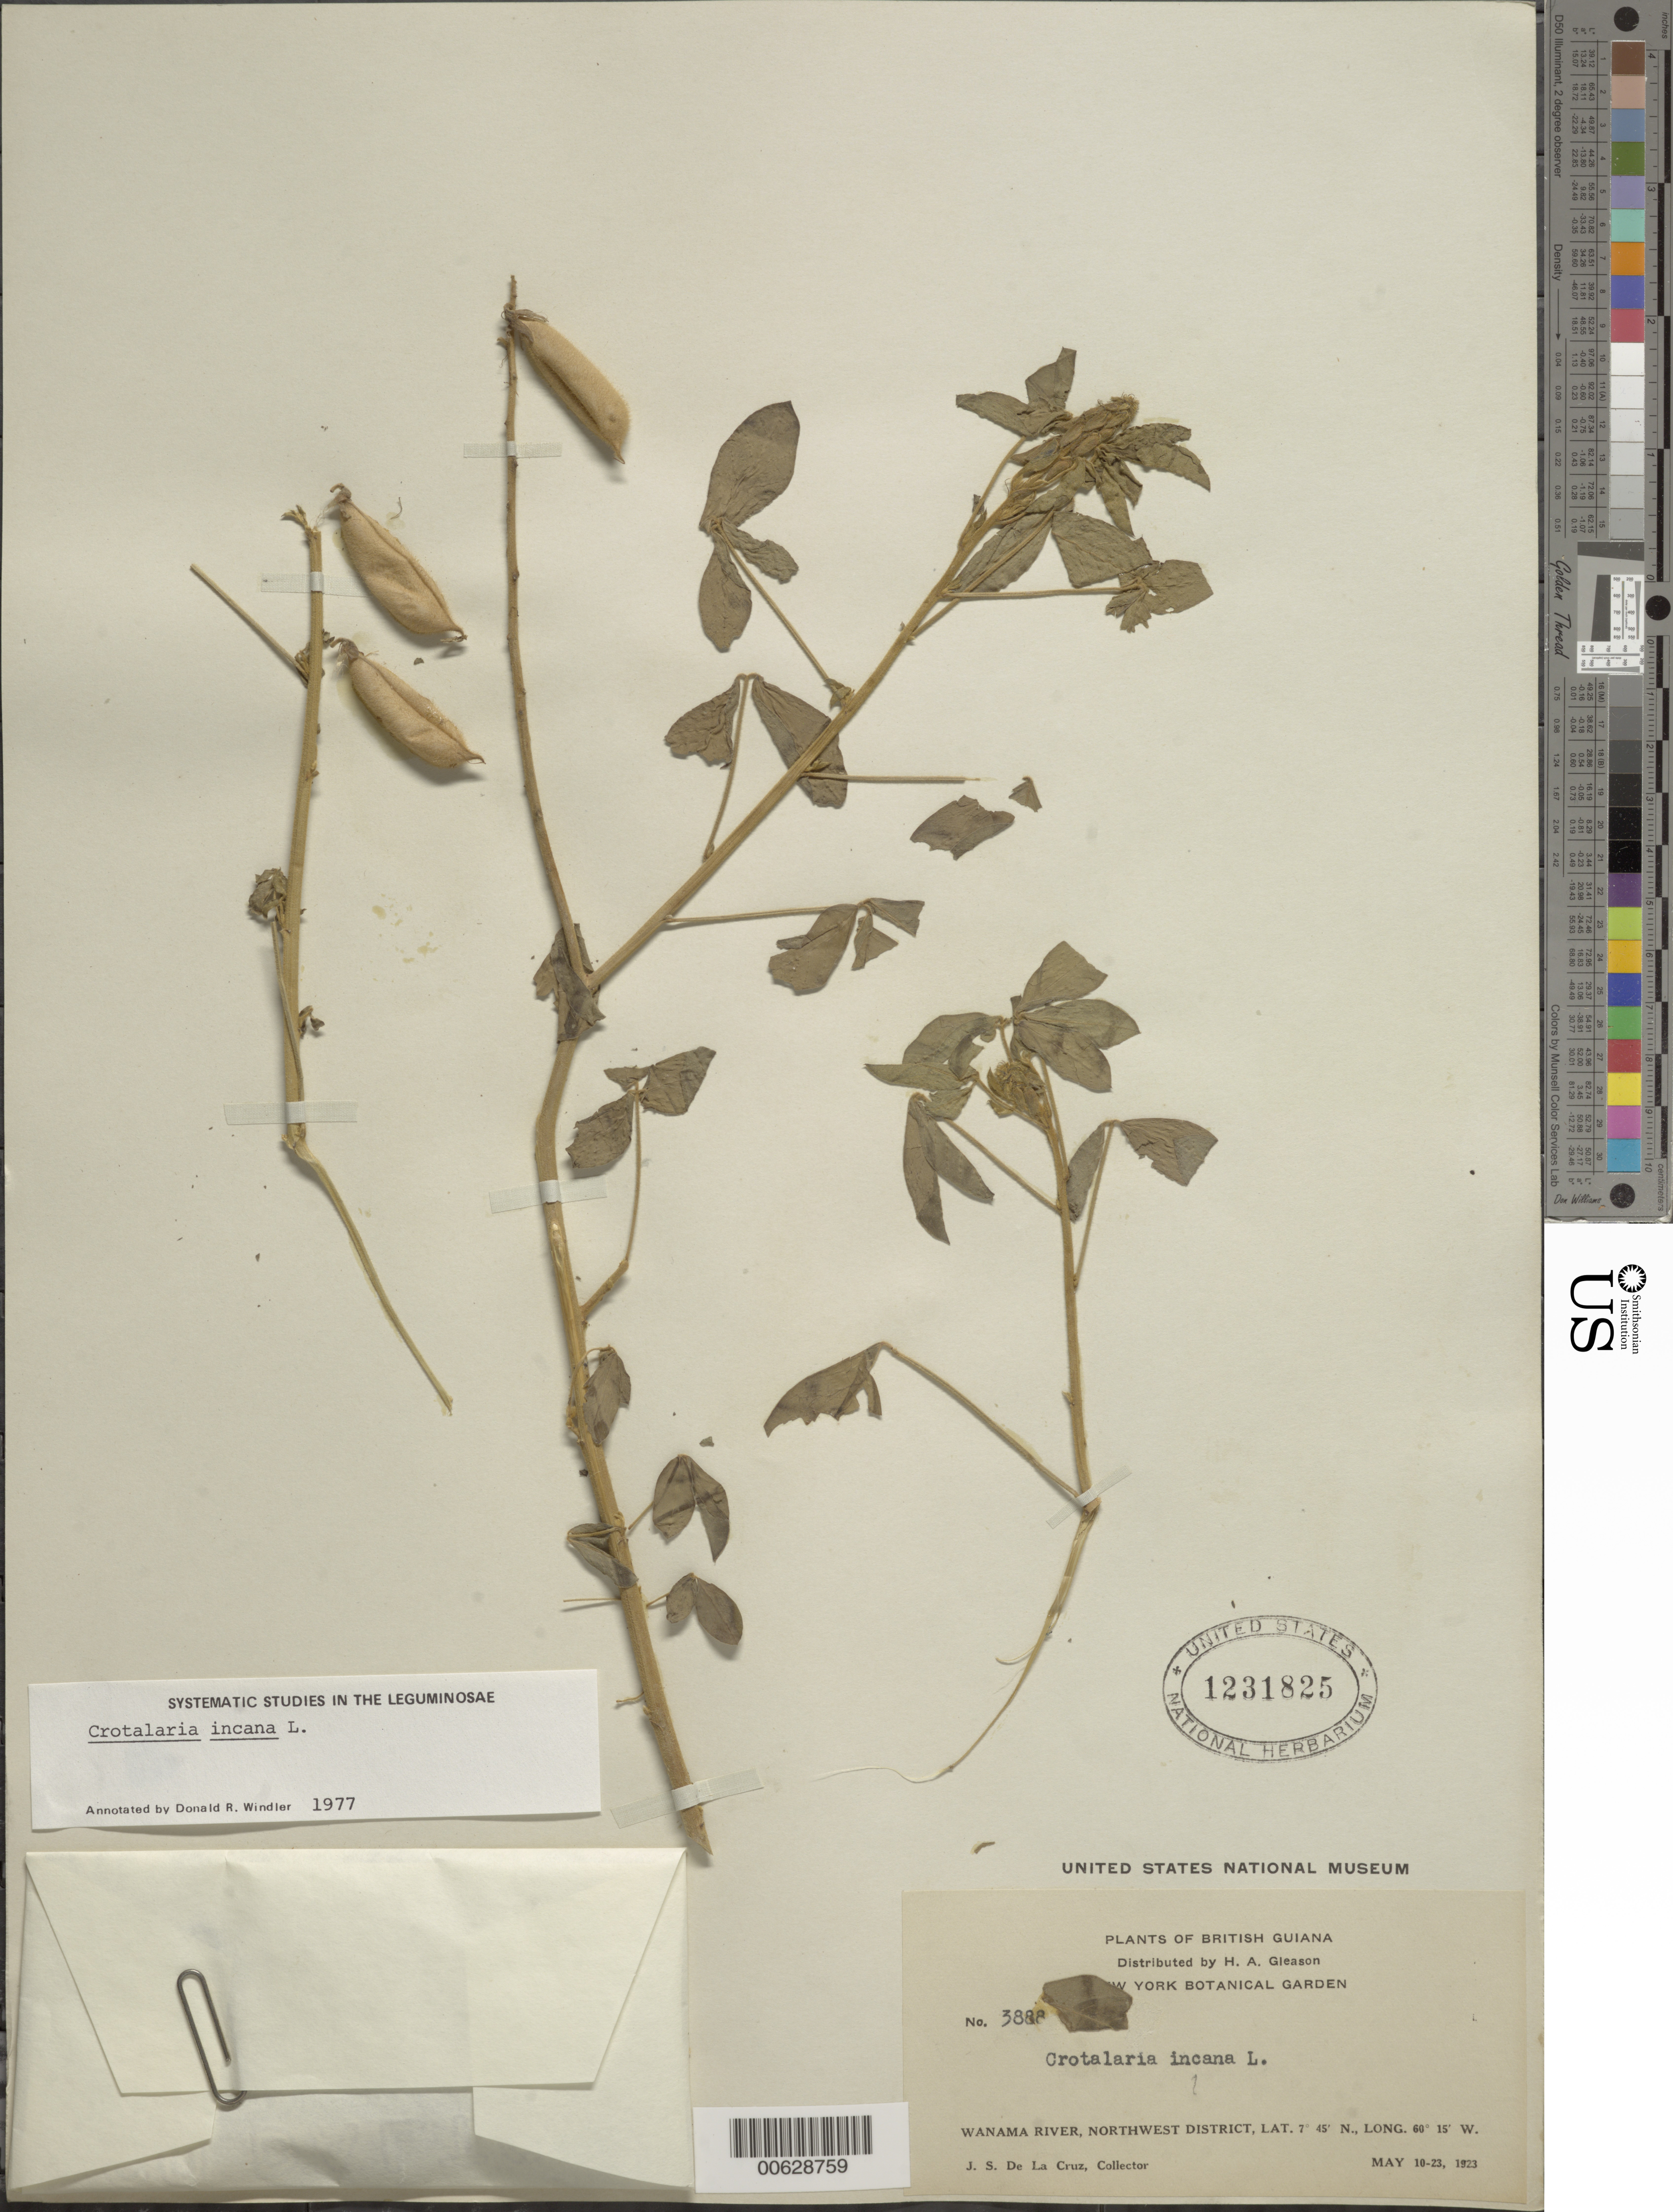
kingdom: Plantae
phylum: Tracheophyta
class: Magnoliopsida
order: Fabales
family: Fabaceae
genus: Crotalaria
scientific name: Crotalaria incana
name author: L.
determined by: Windler, D. R.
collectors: J. S. de la Cruz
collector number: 3888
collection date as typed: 10-May-23 to 23-May-23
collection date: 1923-05-10/1923-05-23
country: Guyana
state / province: Barima-Waini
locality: Wanama R., NW District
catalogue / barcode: US 1231825